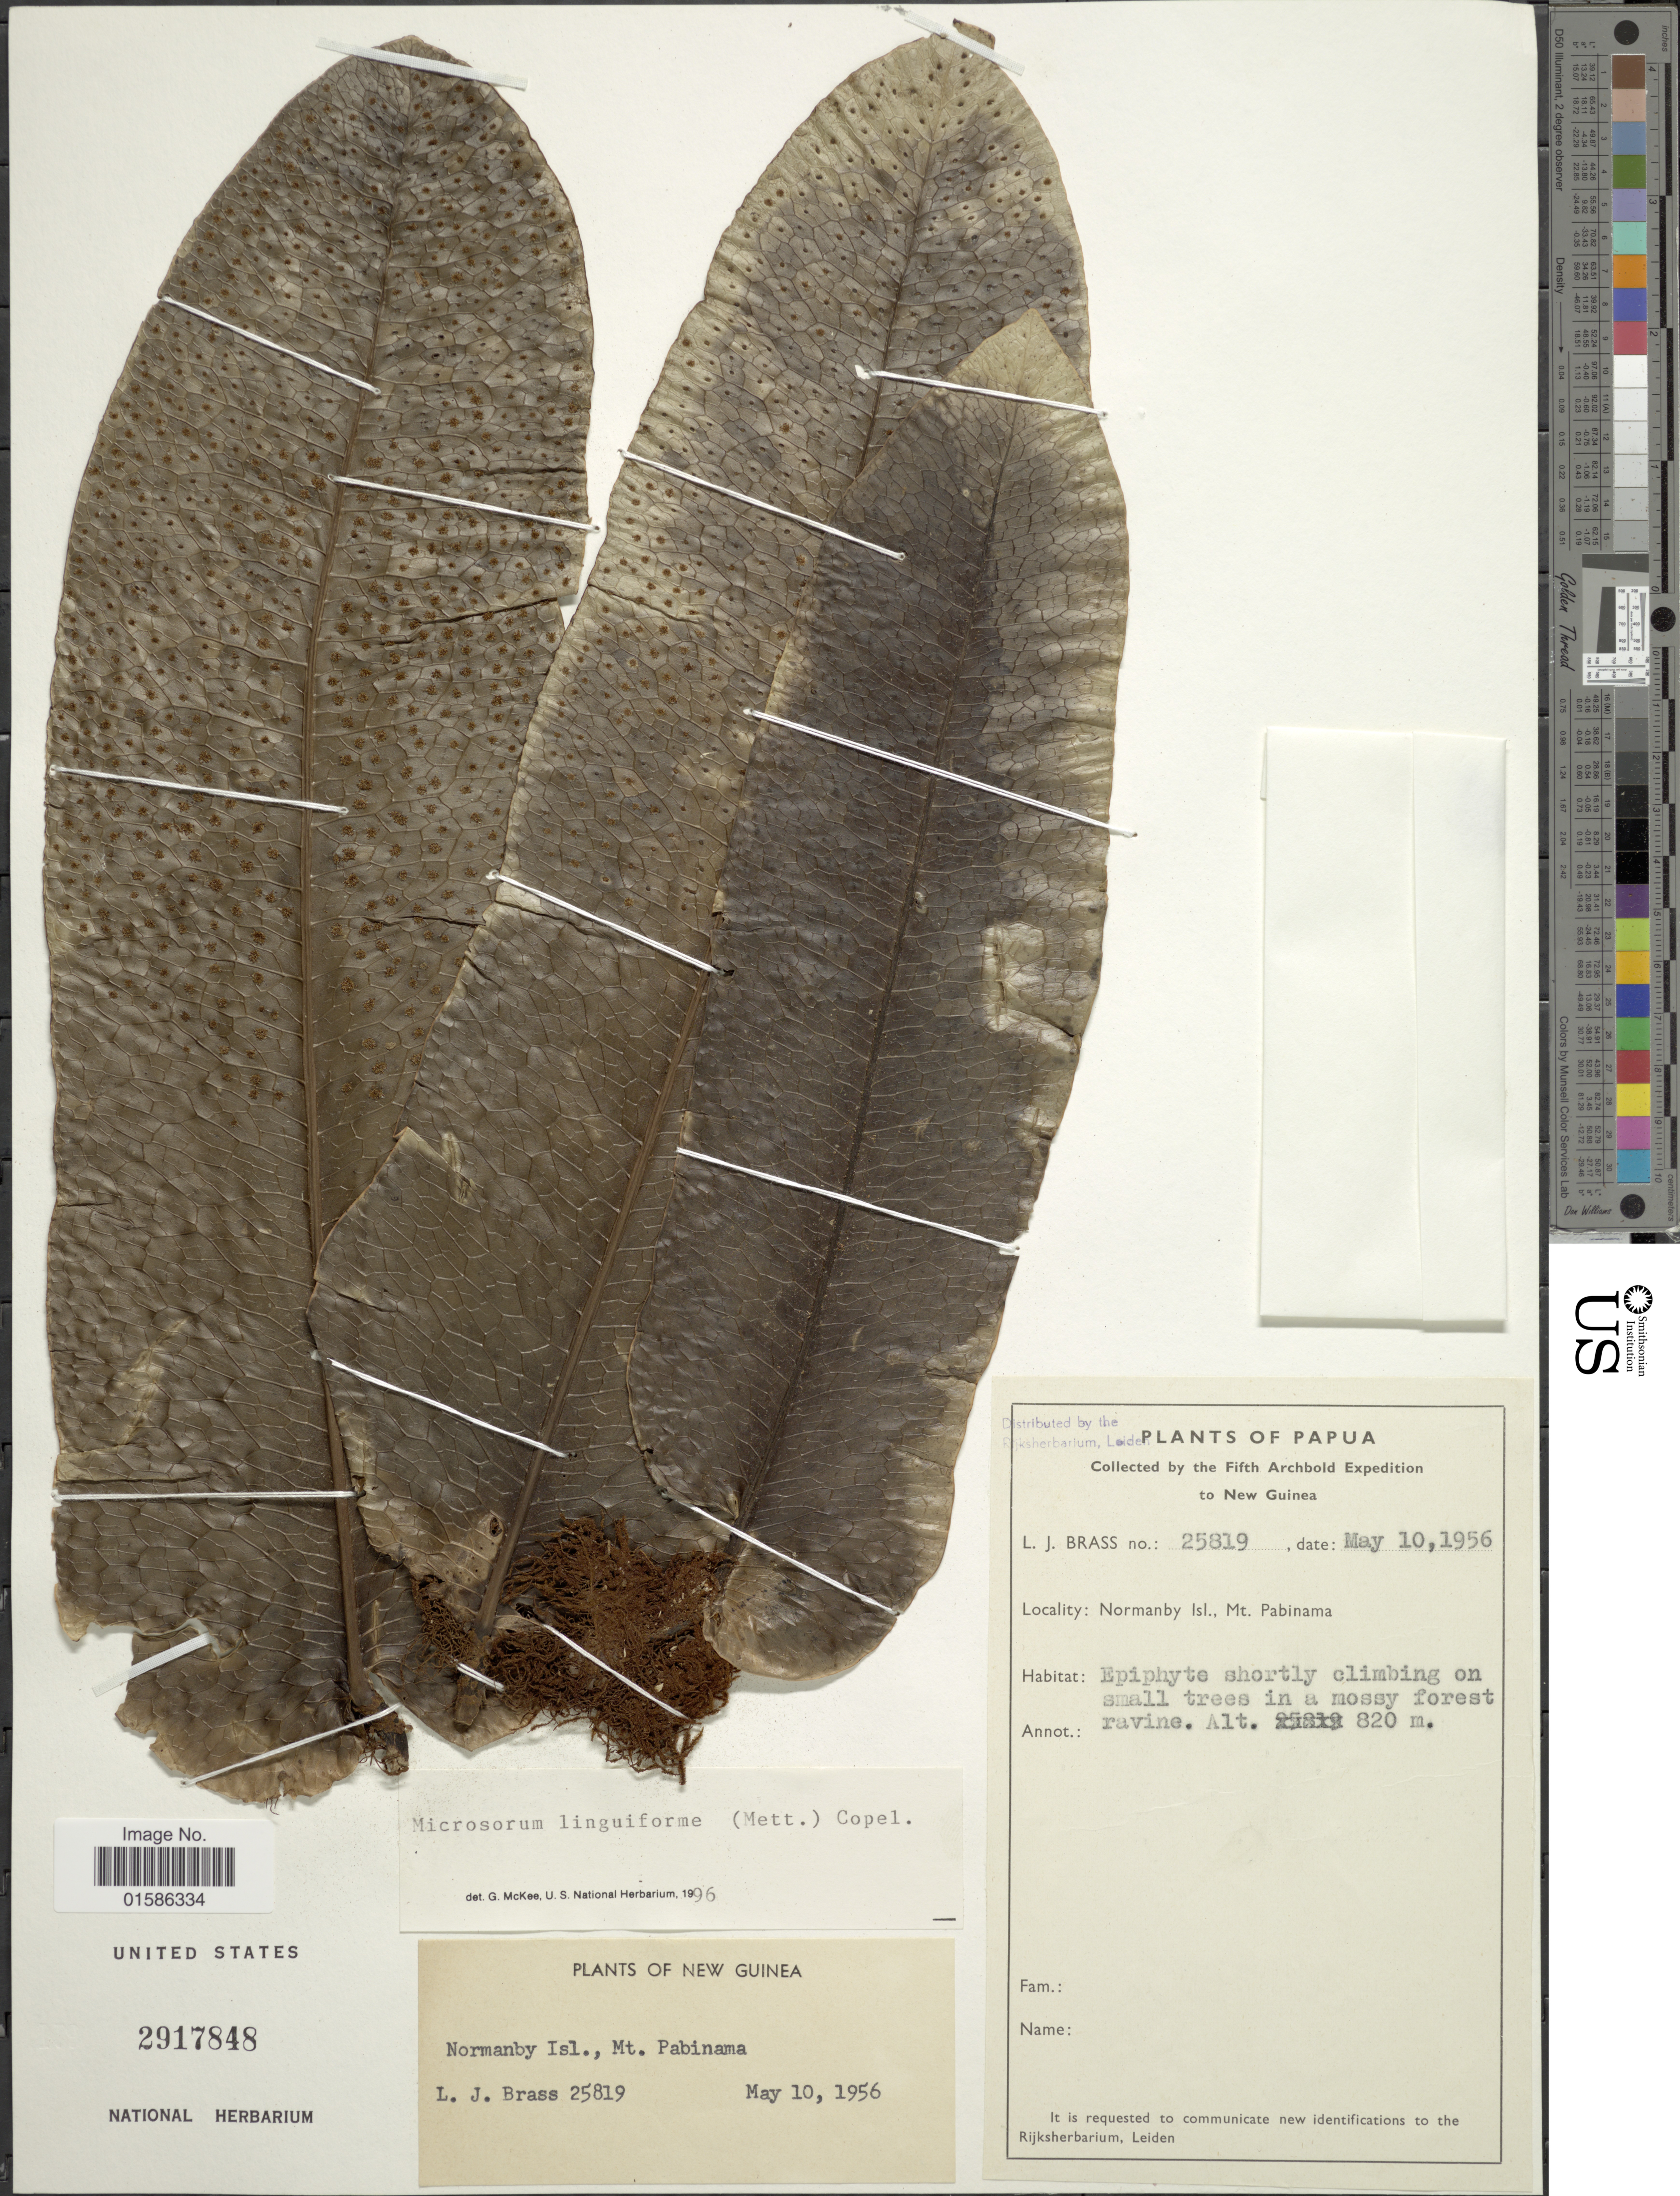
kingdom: Plantae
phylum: Tracheophyta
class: Polypodiopsida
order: Polypodiales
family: Polypodiaceae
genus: Microsorum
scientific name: Microsorum linguiforme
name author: (Mett.) Copel.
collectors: L. J. Brass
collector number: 25819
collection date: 1956-05-10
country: Papua New Guinea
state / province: Milne Bay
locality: Normanby Isl., Mt Pabinama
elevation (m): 820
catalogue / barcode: US 2917848